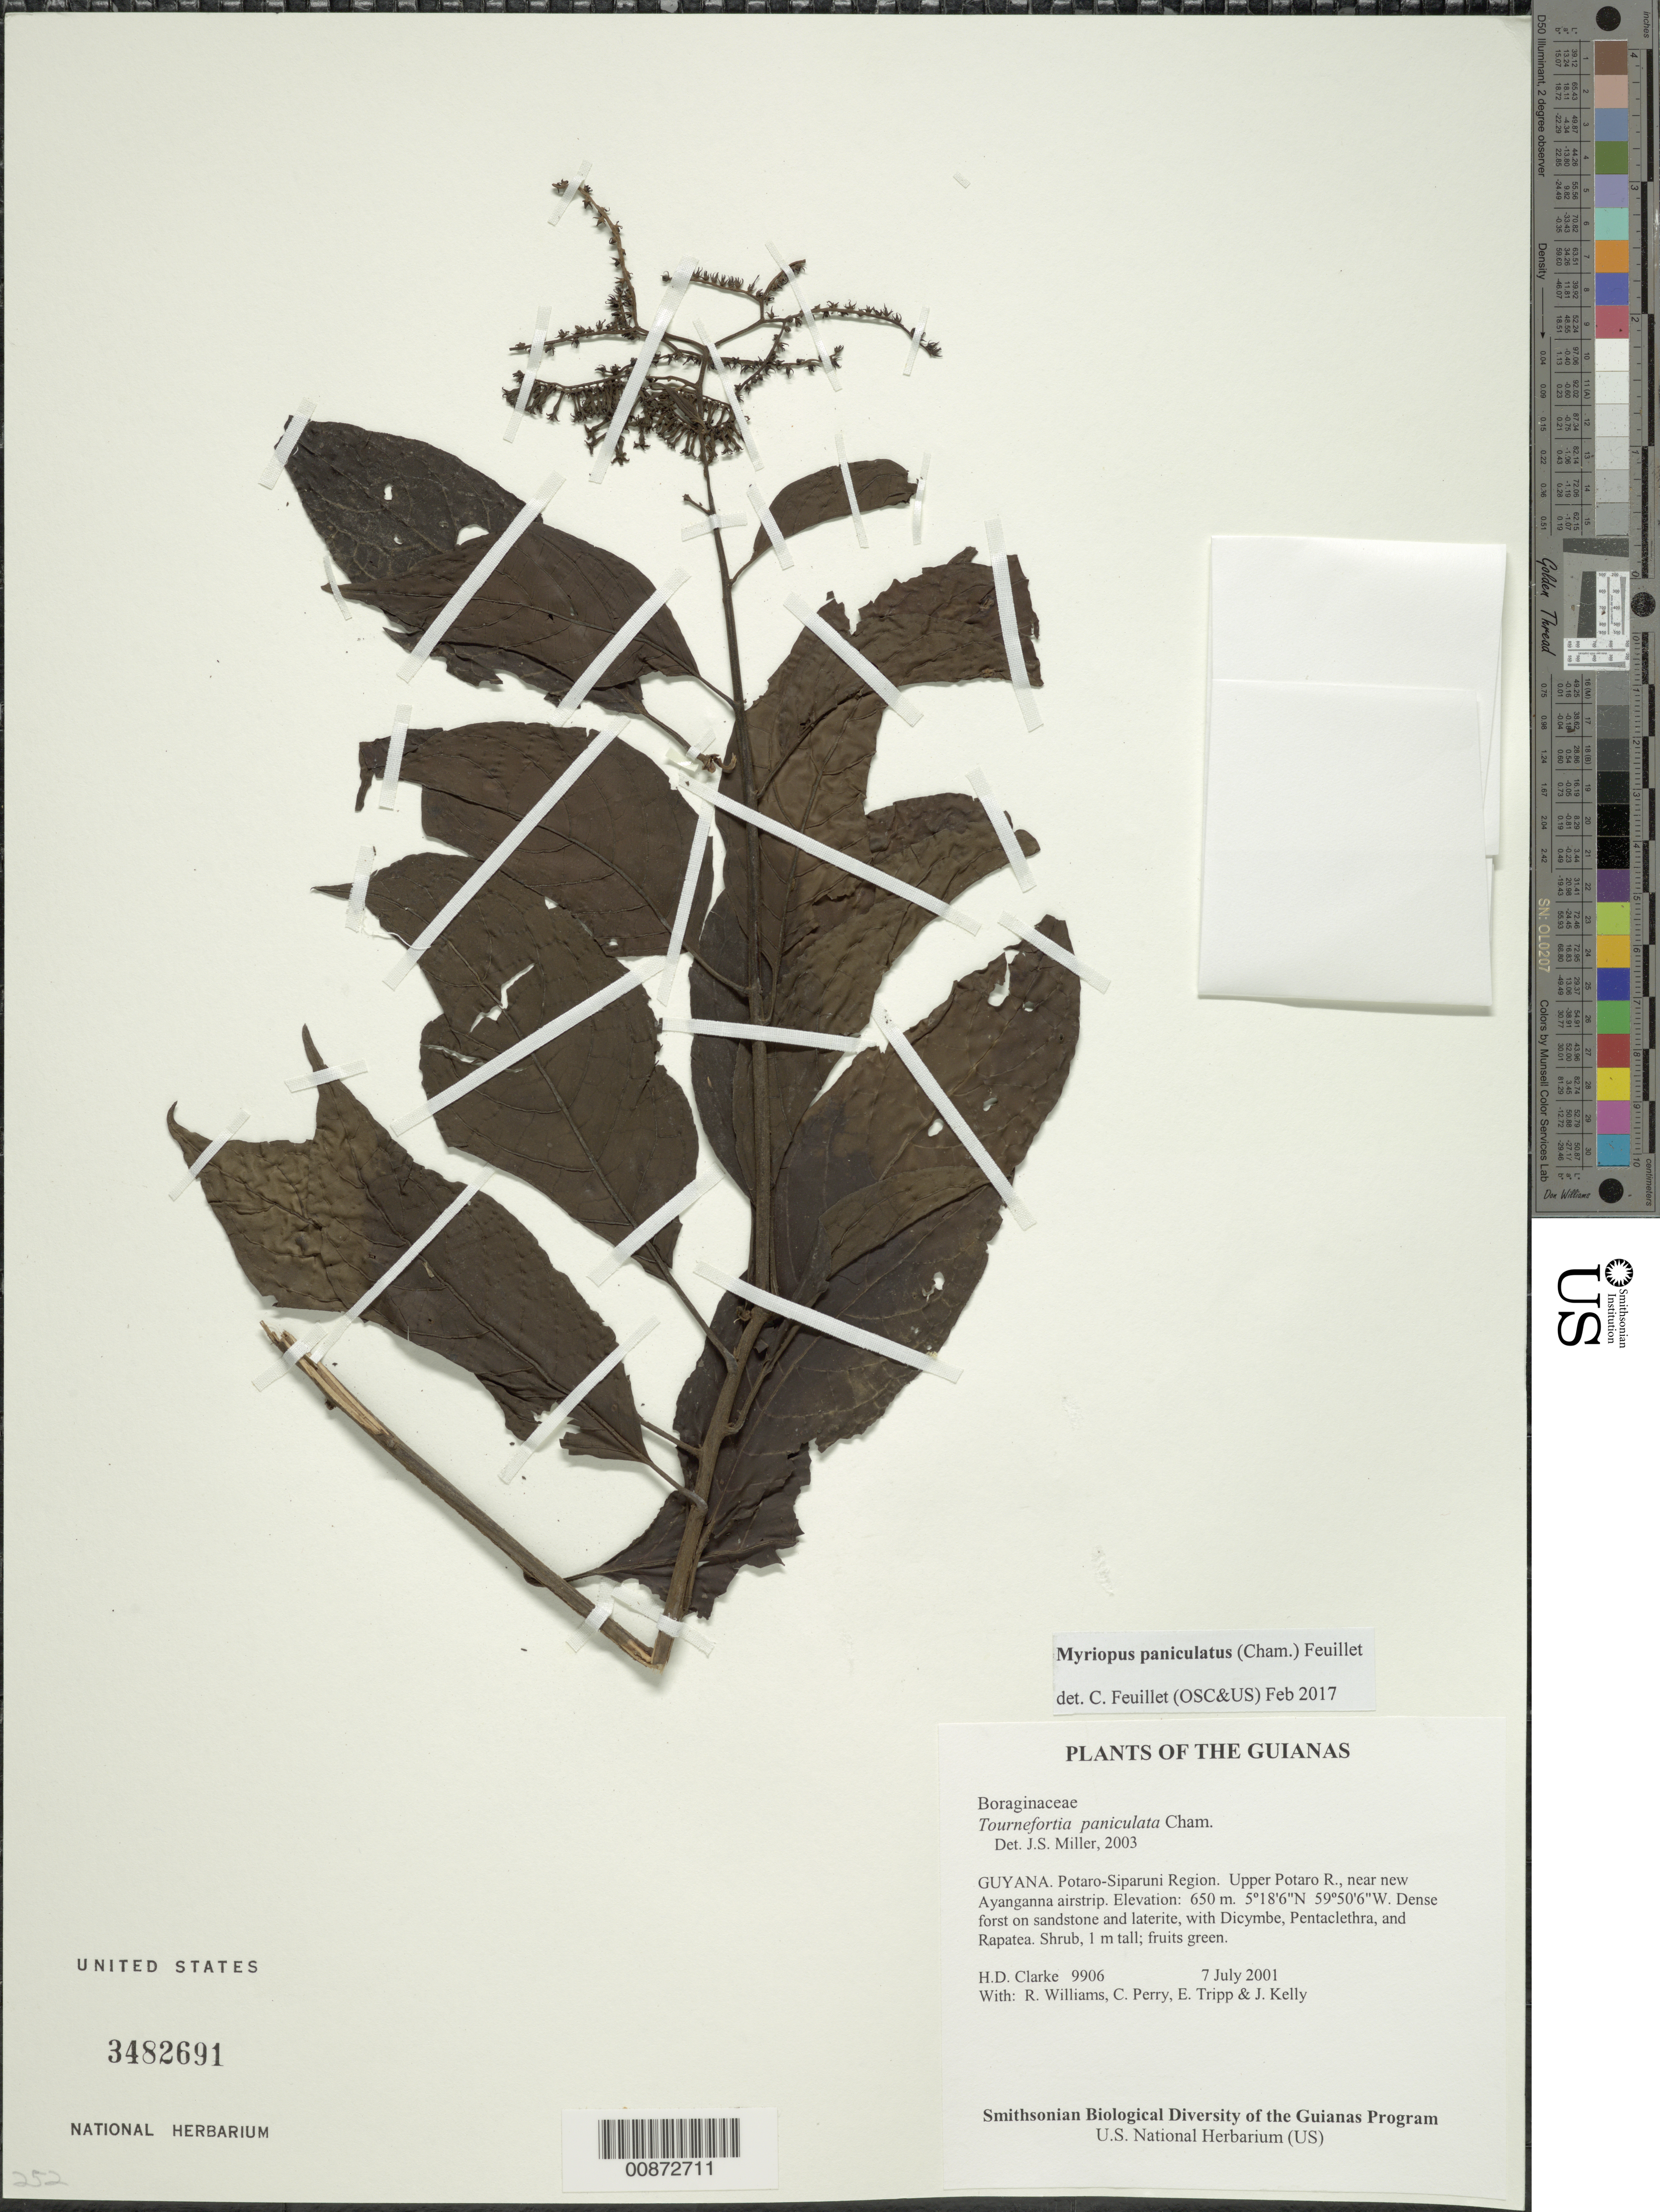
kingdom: Plantae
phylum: Tracheophyta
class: Magnoliopsida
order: Boraginales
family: Heliotropiaceae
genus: Myriopus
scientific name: Myriopus paniculatus var. spigeliiflorus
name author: (A. DC.) Feuillet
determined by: Feuillet, C.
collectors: H. D. Clarke, R. Williams, C. Perry, E. Tripp & J. Kelly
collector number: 9906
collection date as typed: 7 July 2001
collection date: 2001-07-07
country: Guyana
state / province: Potaro-Siparuni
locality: Upper Potaro R., near new Ayanganna airstrip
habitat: Dense forest on sandstone and laterite, with Dicymbe, Pentaclethra, and Rapatea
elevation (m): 650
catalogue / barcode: US 3482691